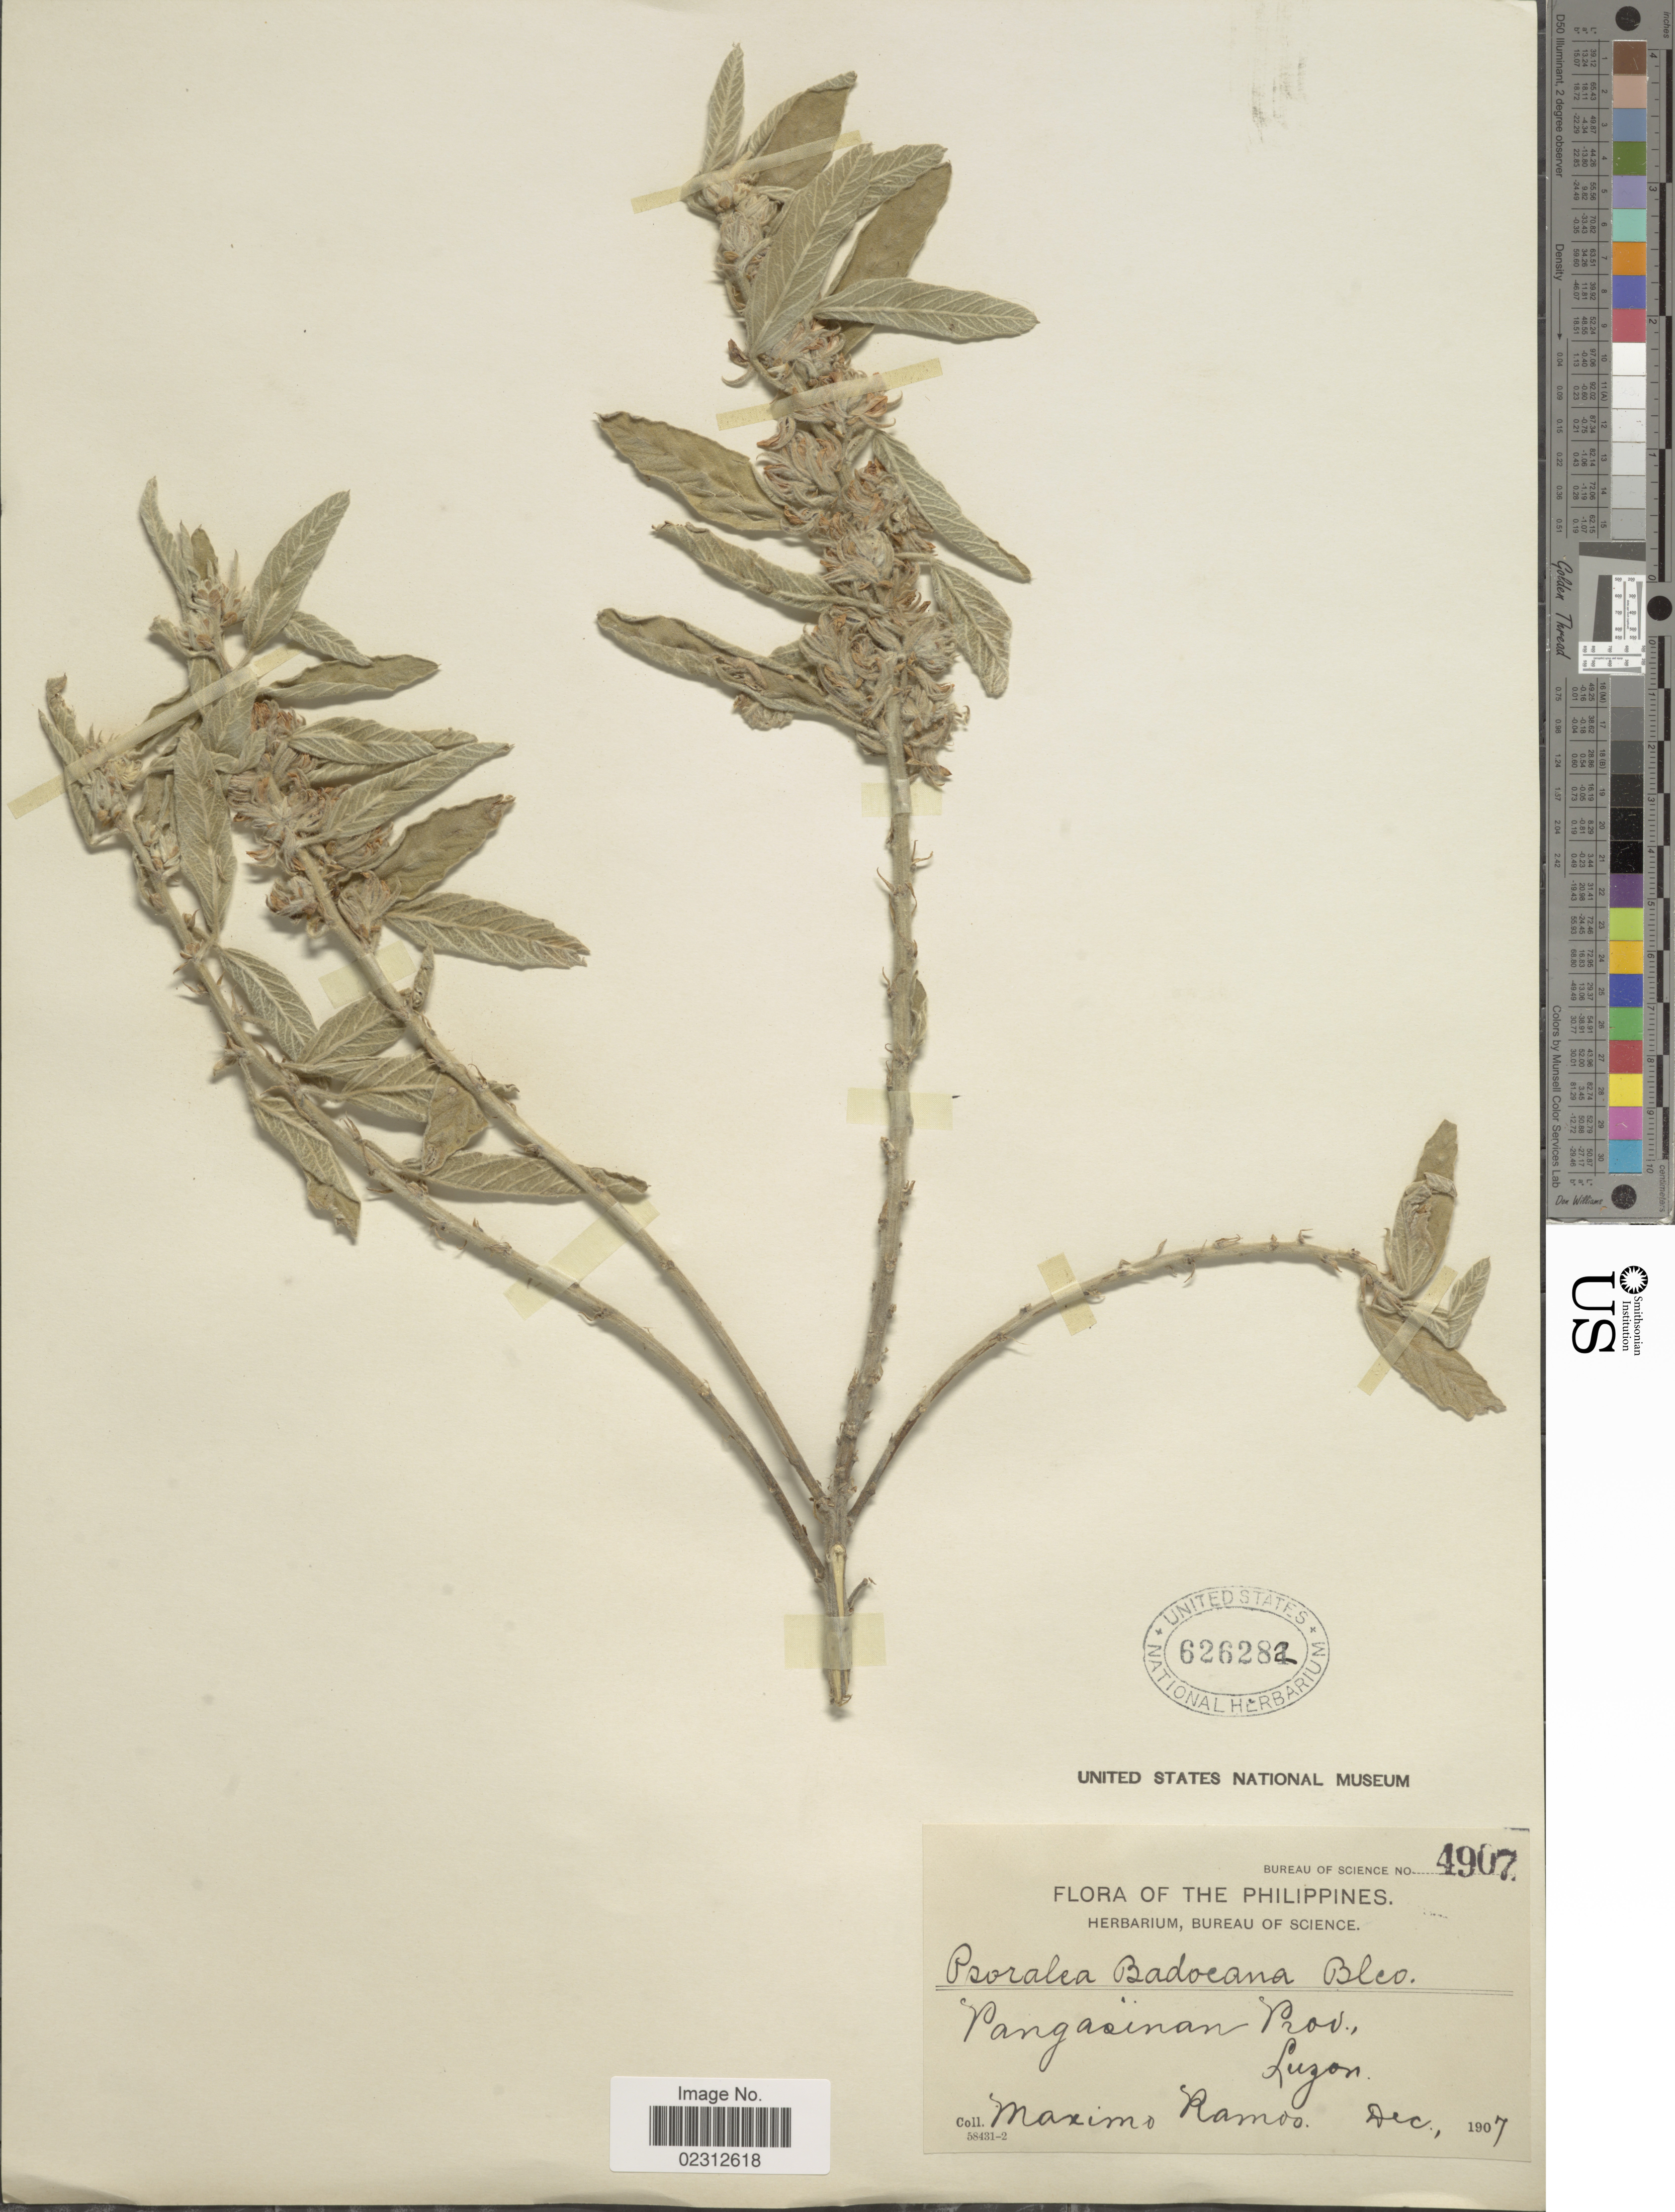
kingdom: Plantae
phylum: Tracheophyta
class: Magnoliopsida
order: Fabales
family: Fabaceae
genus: Cullen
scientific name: Cullen sp.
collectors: M. Ramoo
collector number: Bureau Of Science 4907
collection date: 1907-12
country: Philippines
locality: Pangasinan Prov., Luzon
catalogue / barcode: US 626282